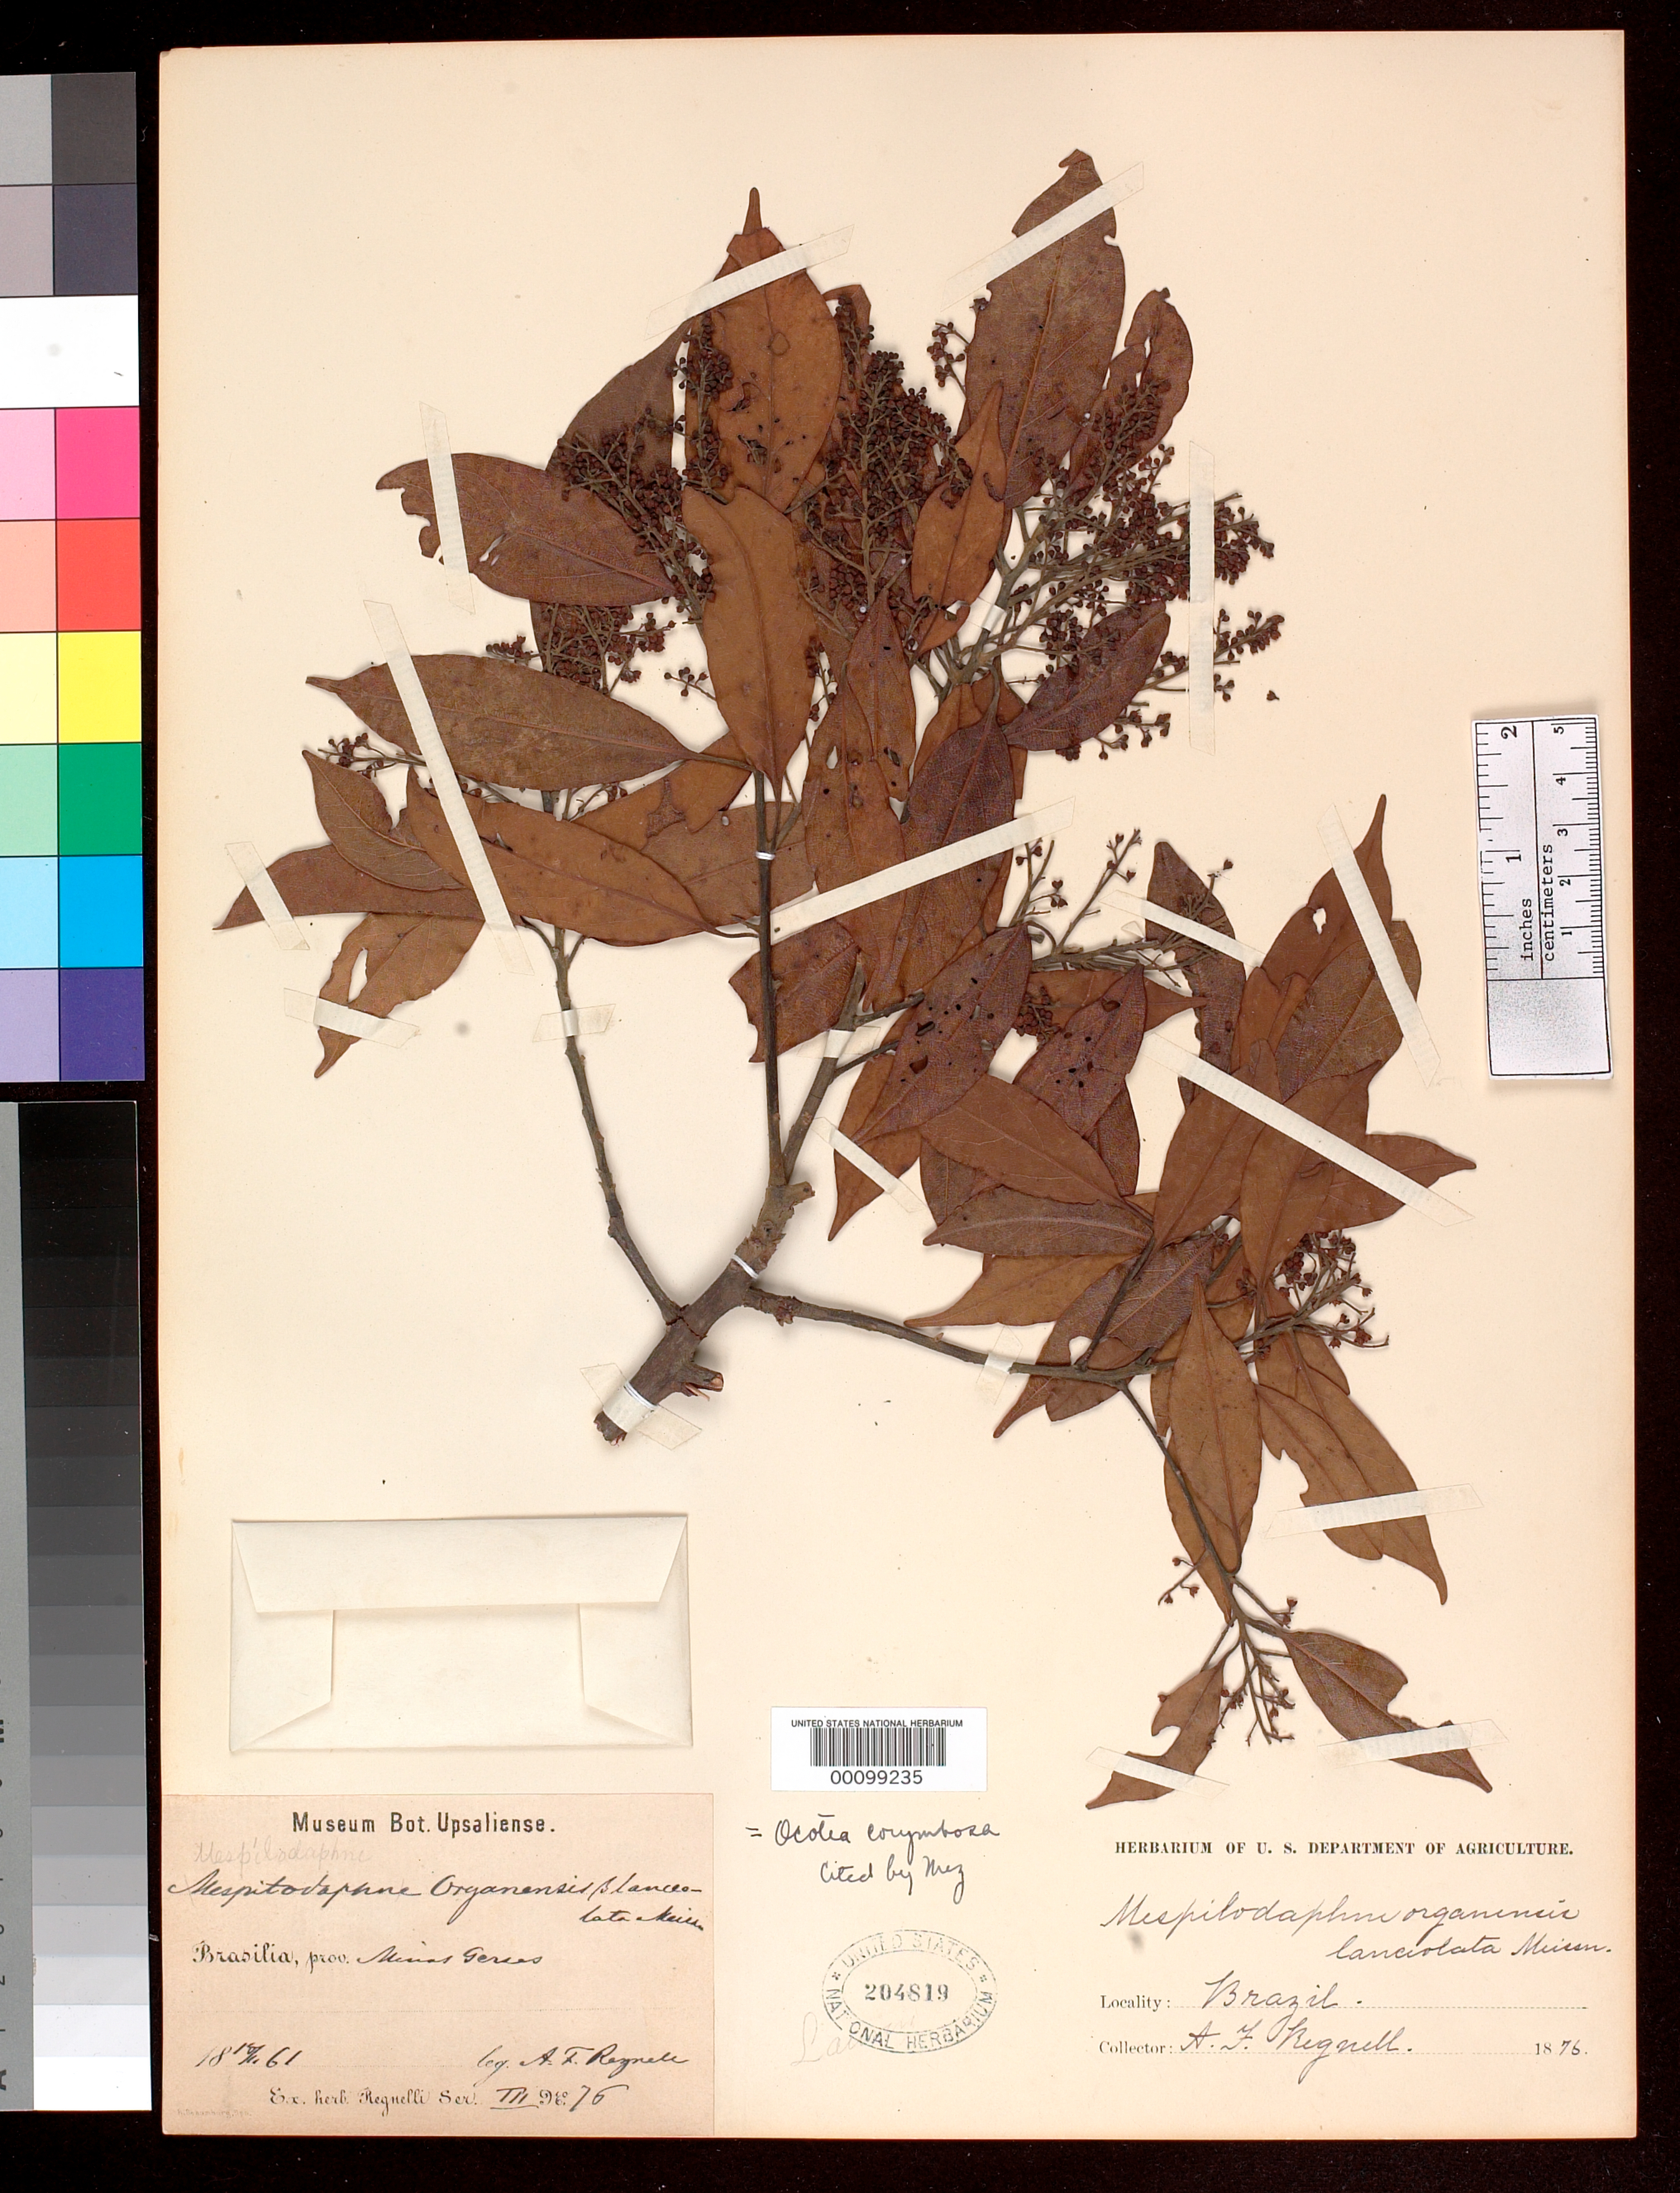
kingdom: Plantae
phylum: Tracheophyta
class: Magnoliopsida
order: Laurales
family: Lauraceae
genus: Mespilodaphne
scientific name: Mespilodaphne organensis var. lanceolata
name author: Meisn. in Mart.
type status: Type Fragment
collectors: A. F. Regnell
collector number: III 76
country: Brazil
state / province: Minas Gerais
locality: Caldas.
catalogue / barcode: US 204819